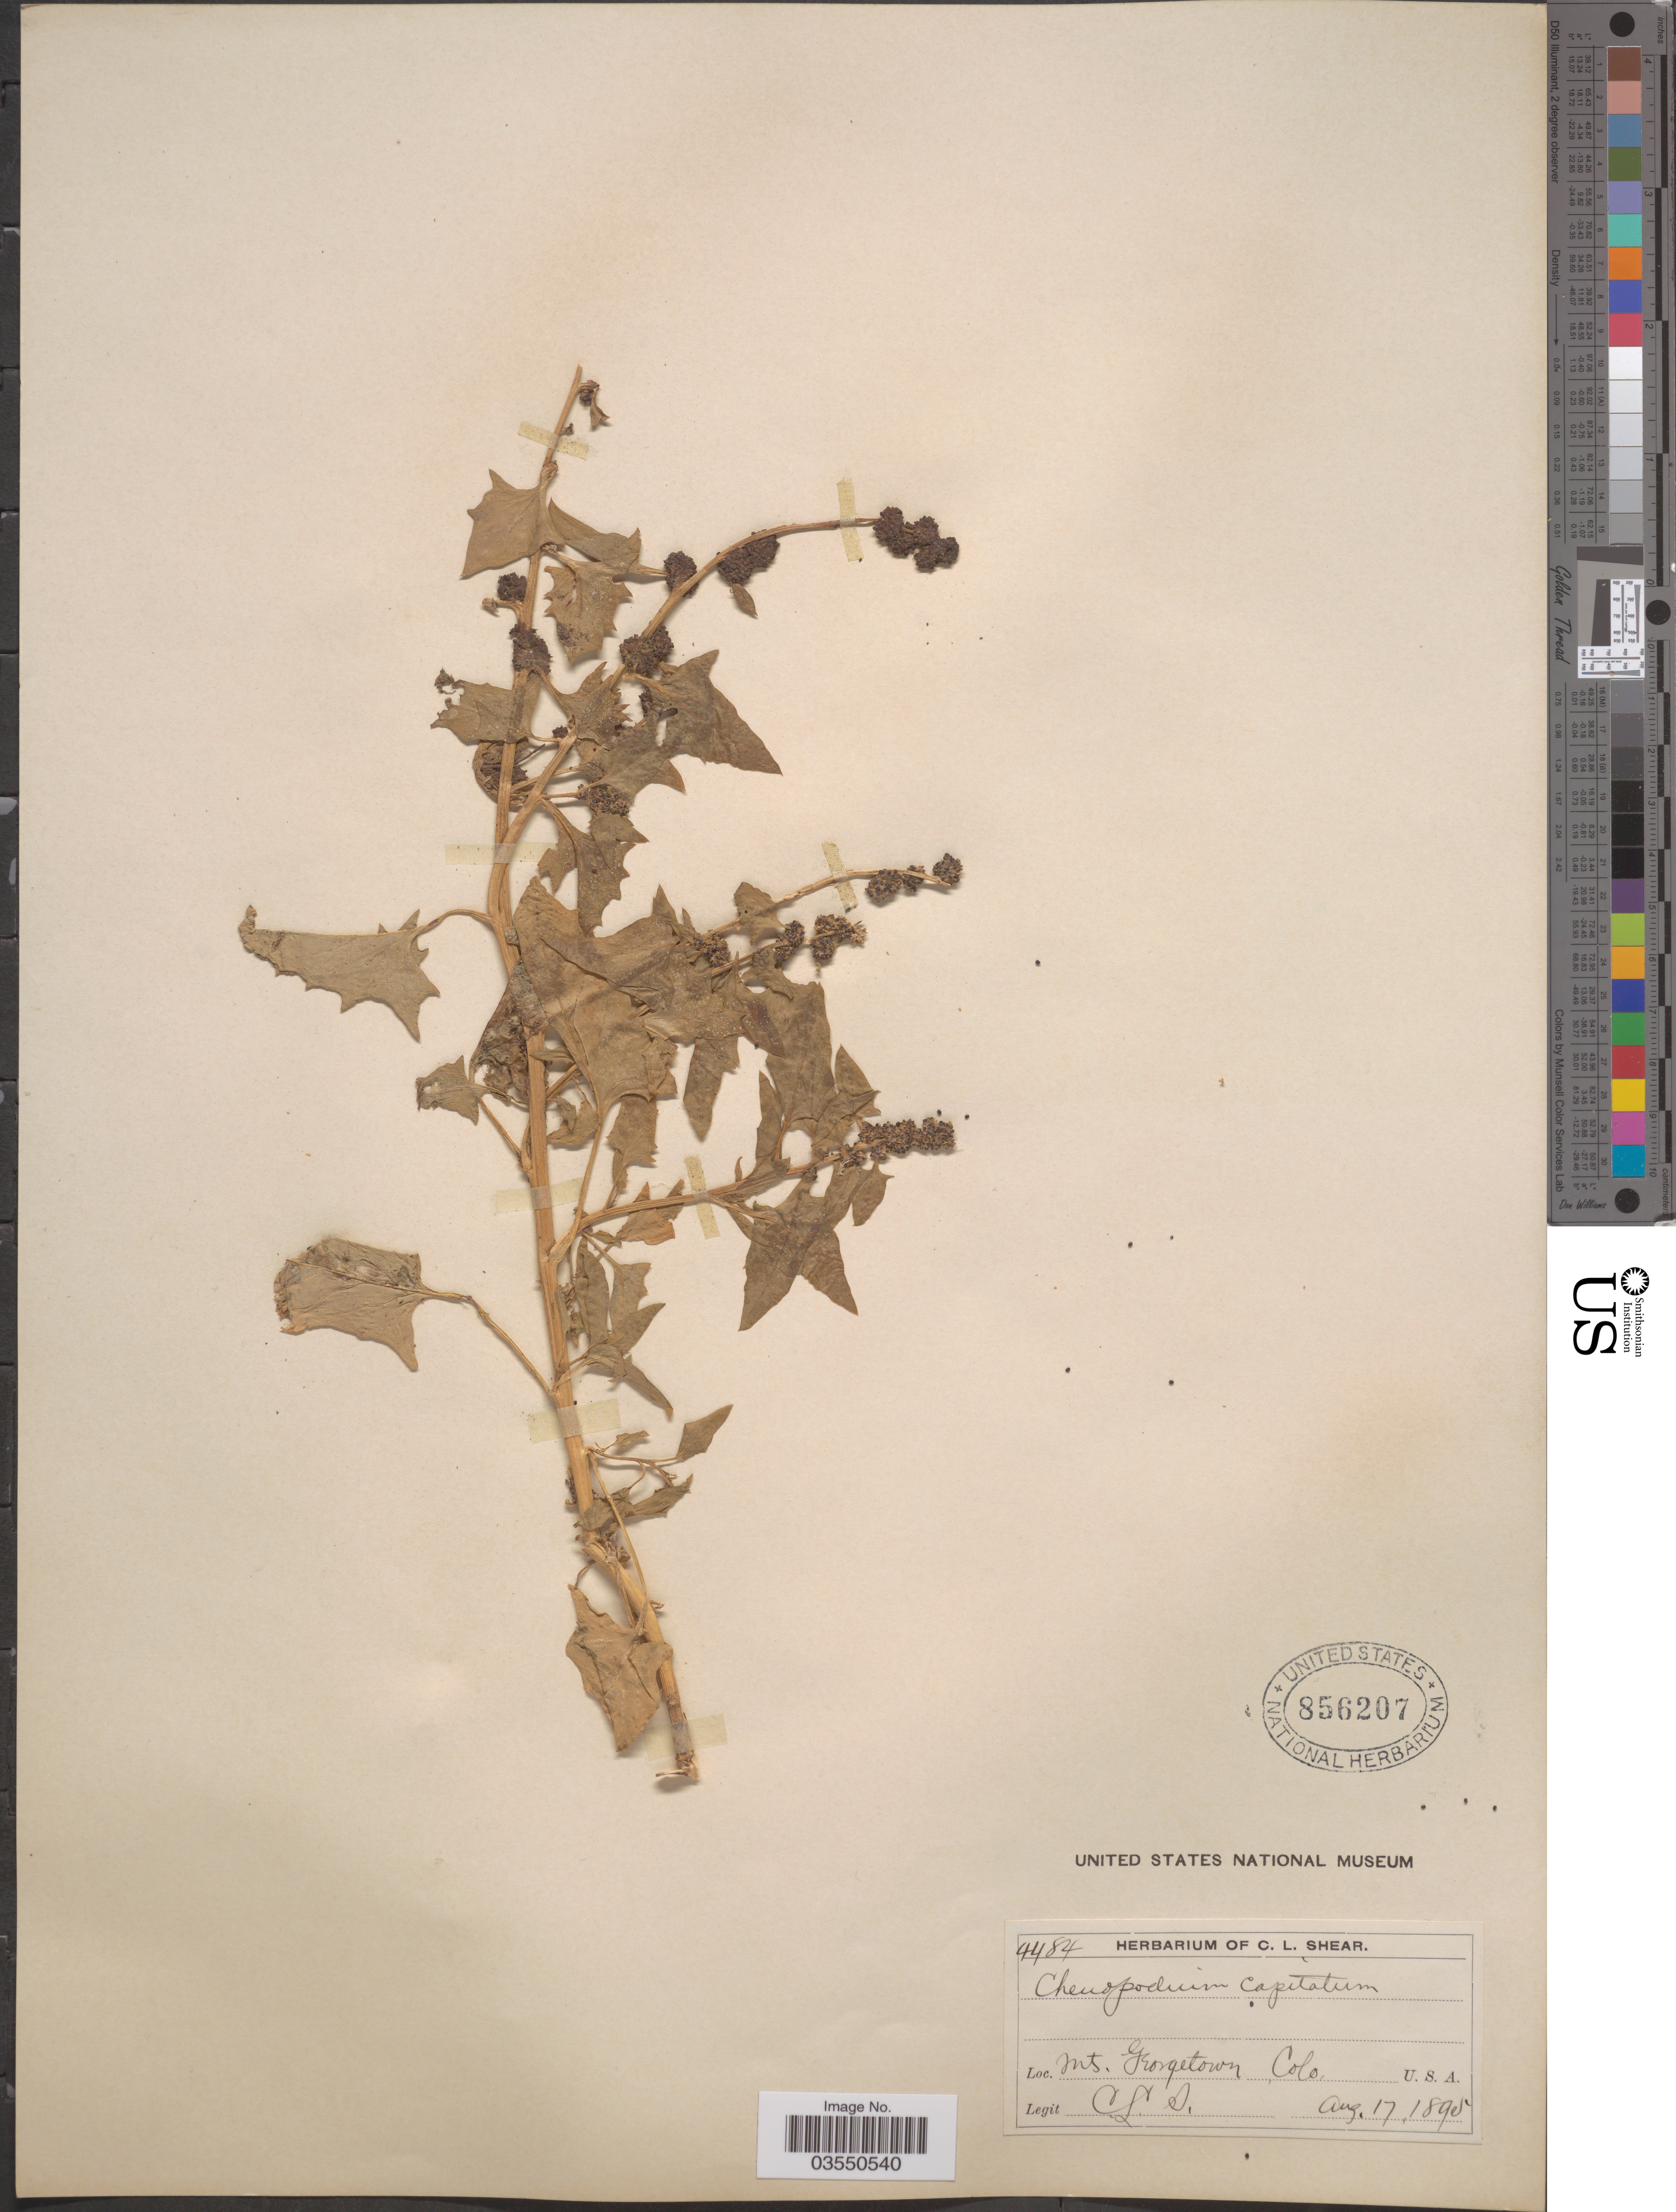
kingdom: Plantae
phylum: Tracheophyta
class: Magnoliopsida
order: Caryophyllales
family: Amaranthaceae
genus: Blitum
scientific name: Blitum capitatum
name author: L.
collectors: C. L. Shear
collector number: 4484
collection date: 1895-08-17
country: United States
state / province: Colorado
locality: Mts. Georgetown.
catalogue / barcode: US 856207